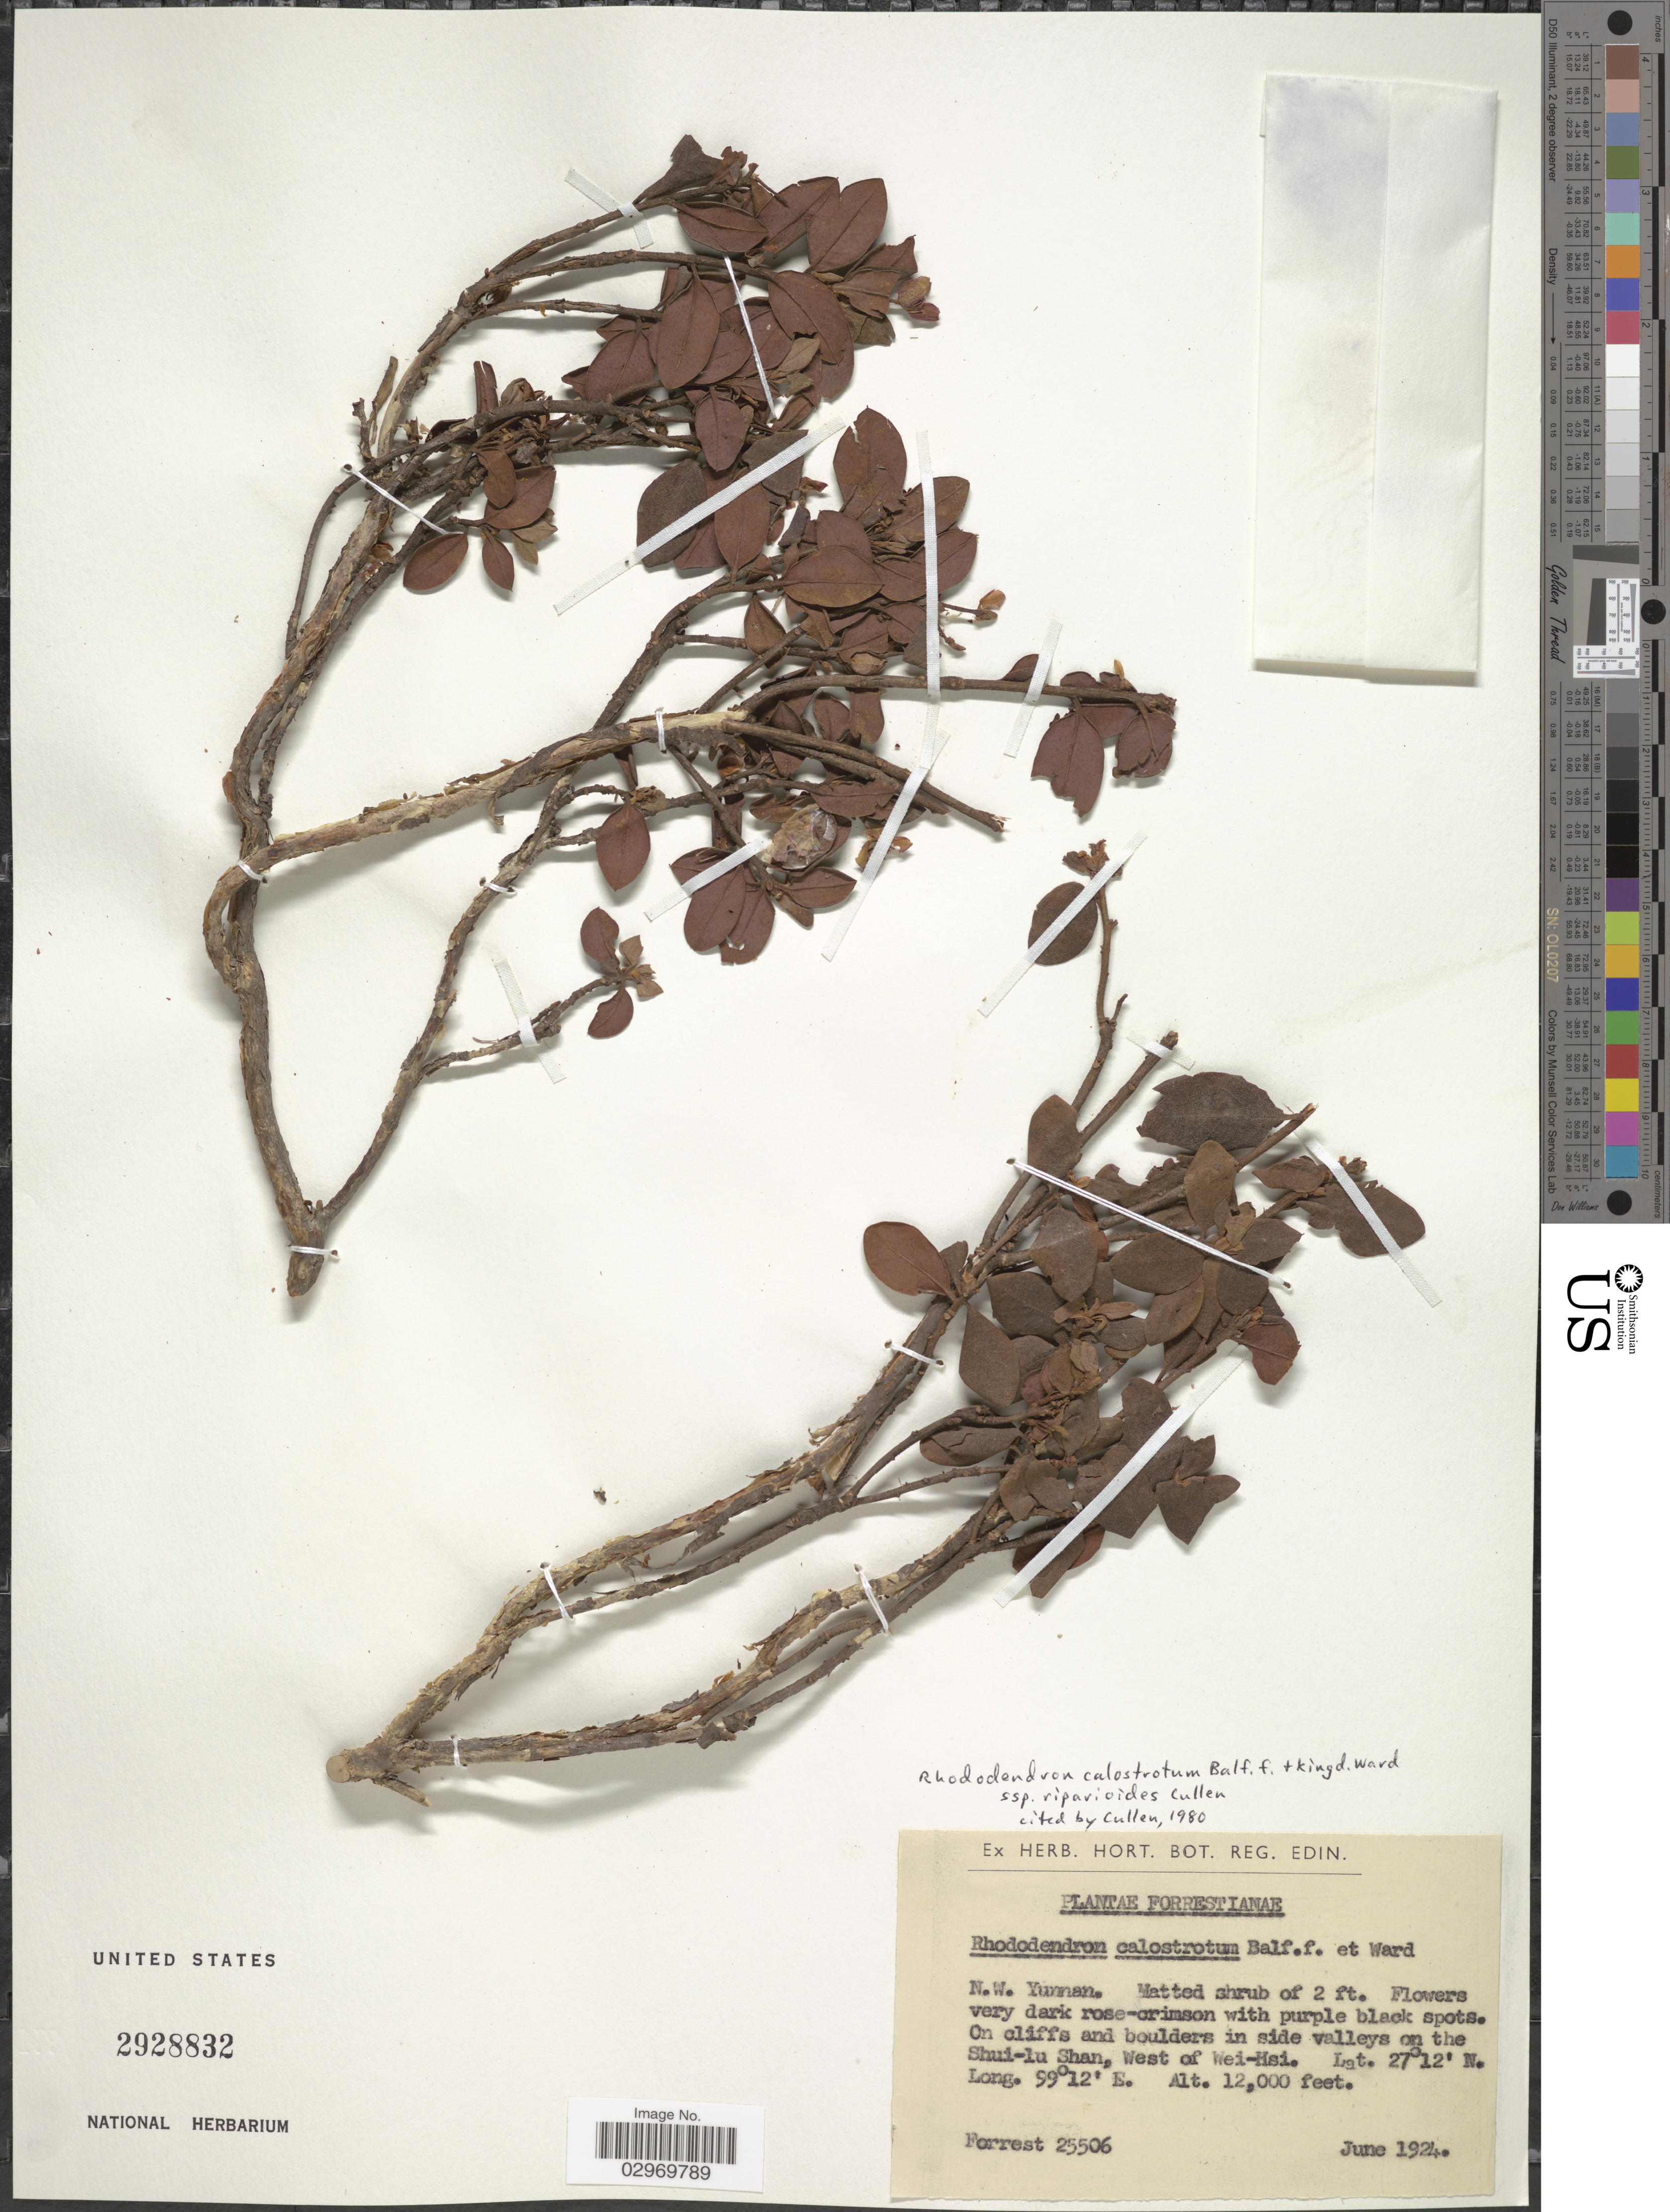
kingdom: Plantae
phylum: Tracheophyta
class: Magnoliopsida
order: Ericales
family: Ericaceae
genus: Rhododendron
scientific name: Rhododendron calostrotum subsp. riparioides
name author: Cullen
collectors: -. Forrest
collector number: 25506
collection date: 1924-06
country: China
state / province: Yunnan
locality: N.W. Yunnan. On cliffs and boulders in side valleys on the Shui-lu Shan, West of Wei-Hsi.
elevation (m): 3658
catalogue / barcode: US 2928832